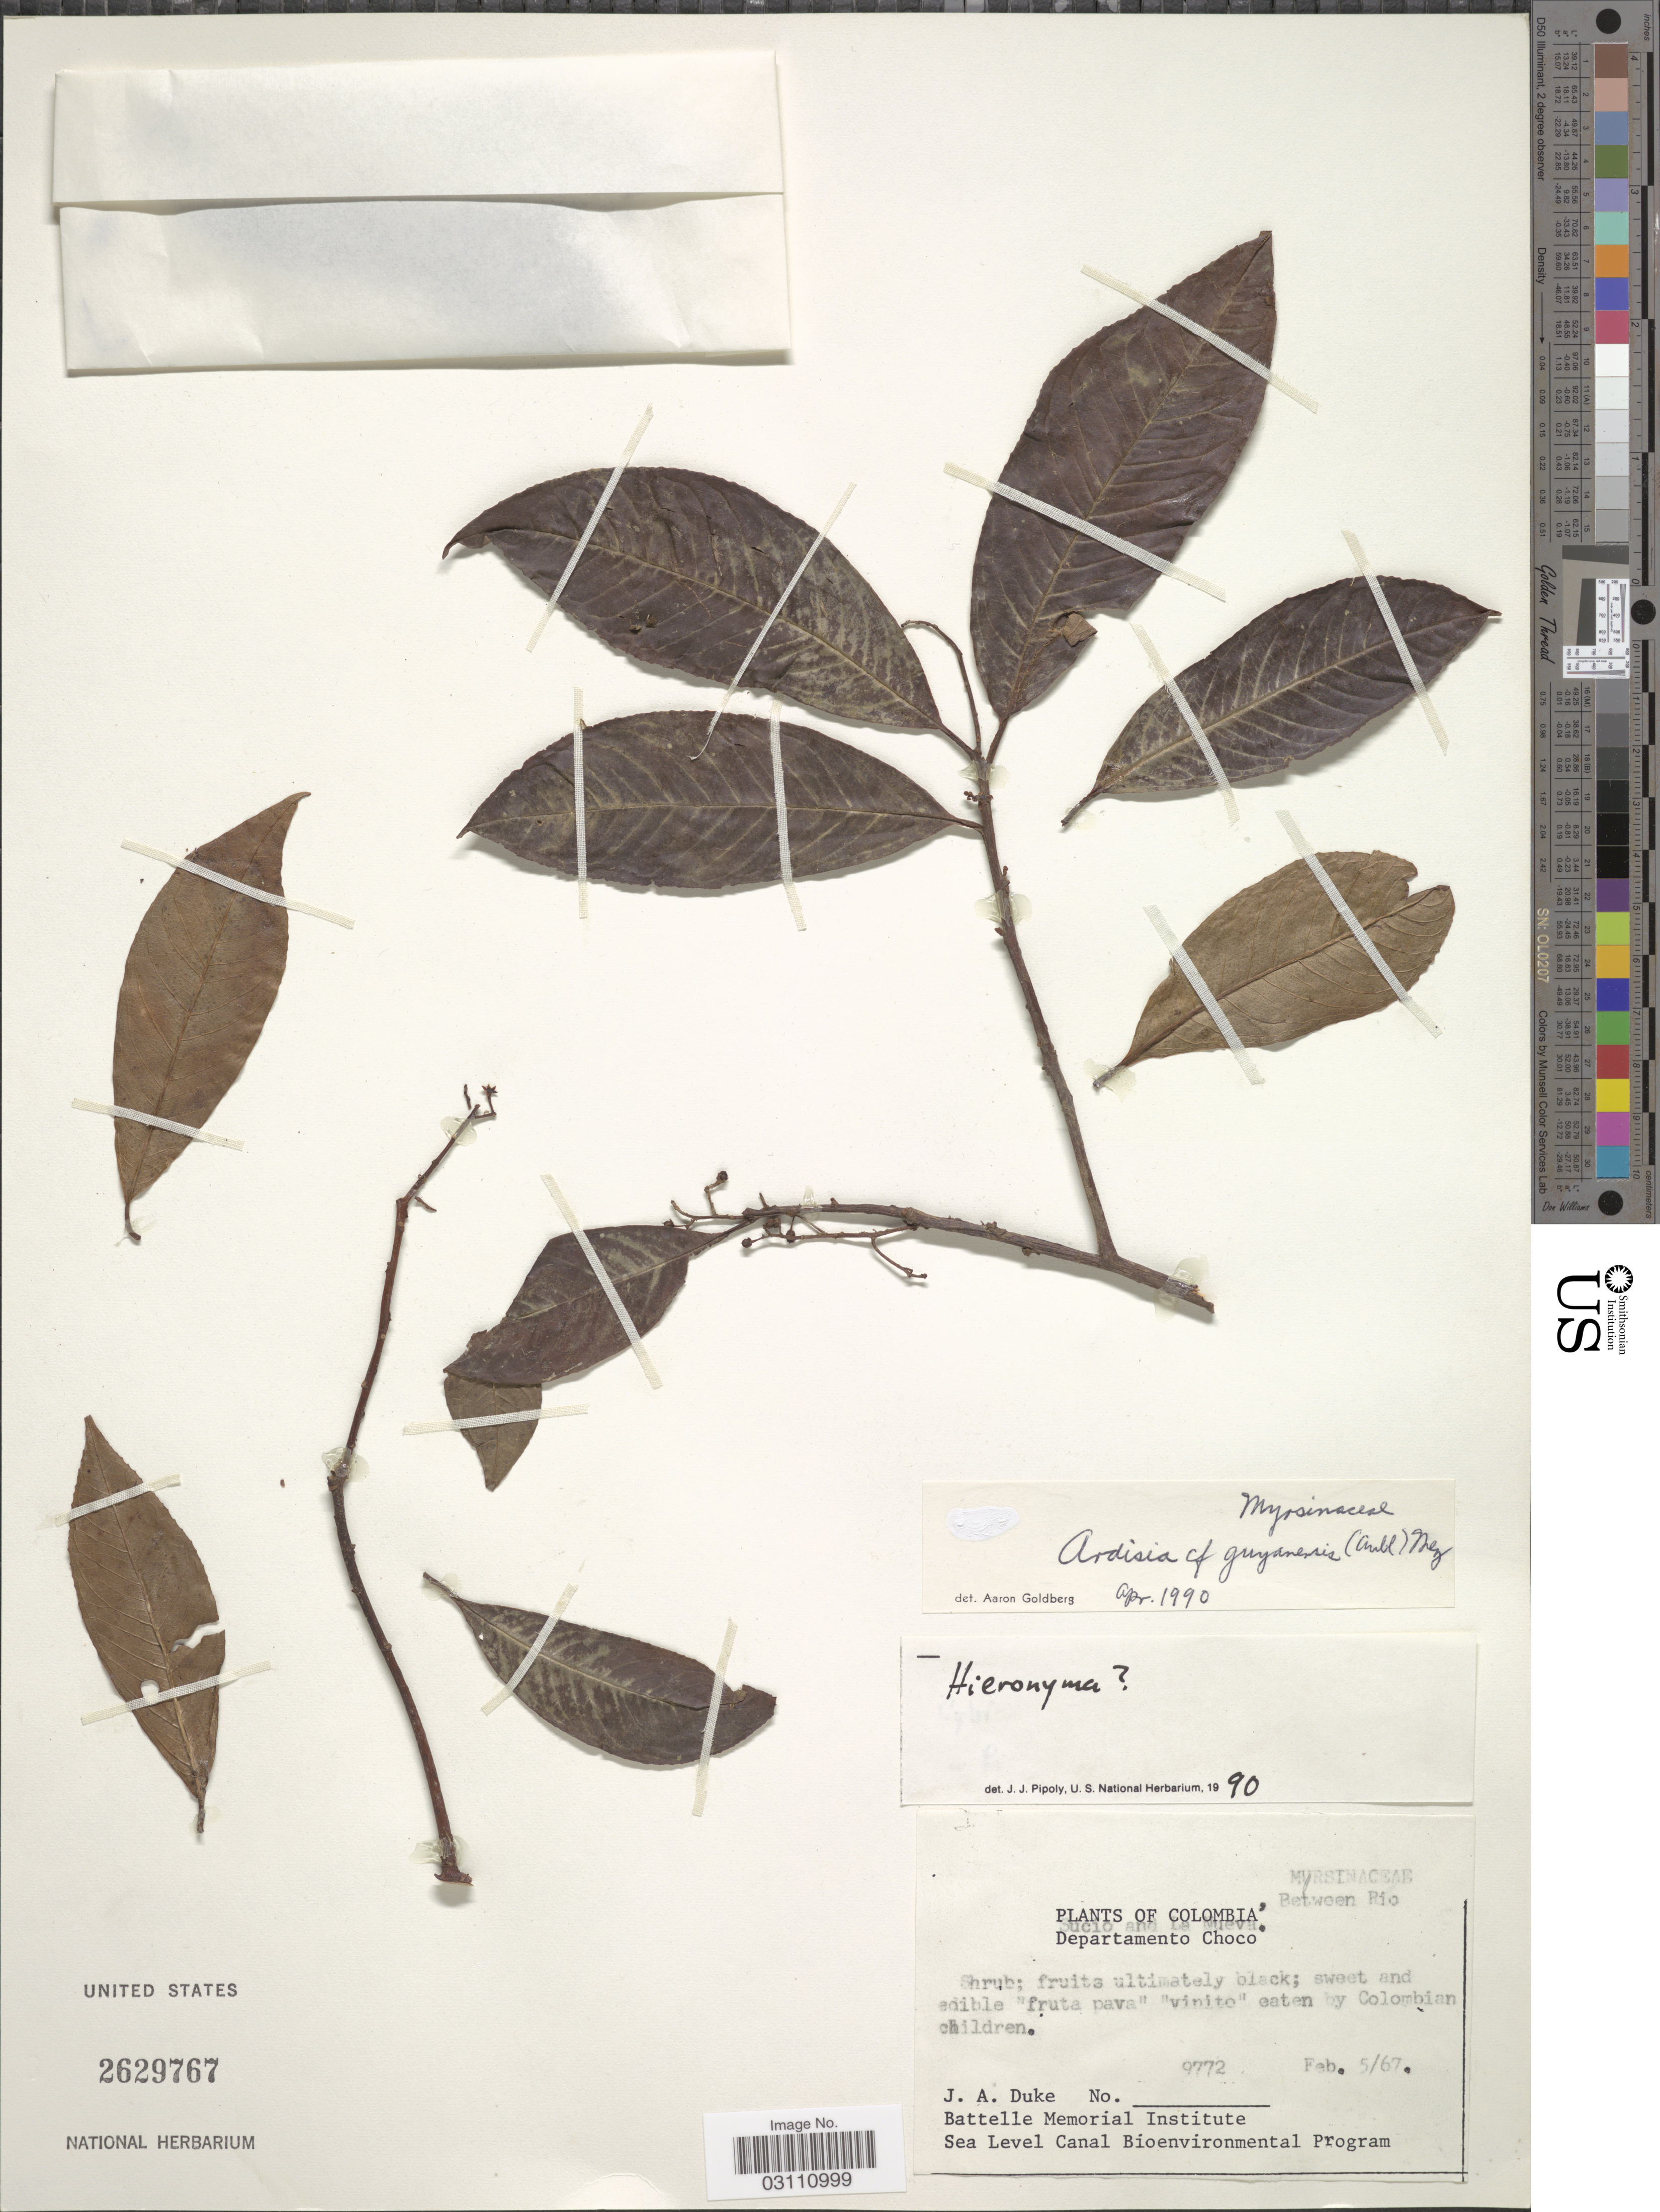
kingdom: Plantae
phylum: Tracheophyta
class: Magnoliopsida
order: Ericales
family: Primulaceae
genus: Ardisia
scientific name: Ardisia guianensis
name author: (Aubl.) Mez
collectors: J. A. Duke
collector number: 9772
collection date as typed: Transcribed d/m/y: 5/2/67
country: Colombia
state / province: Chocó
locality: Sucio and La Nueva. Departamento Choco.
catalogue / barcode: US 2629767